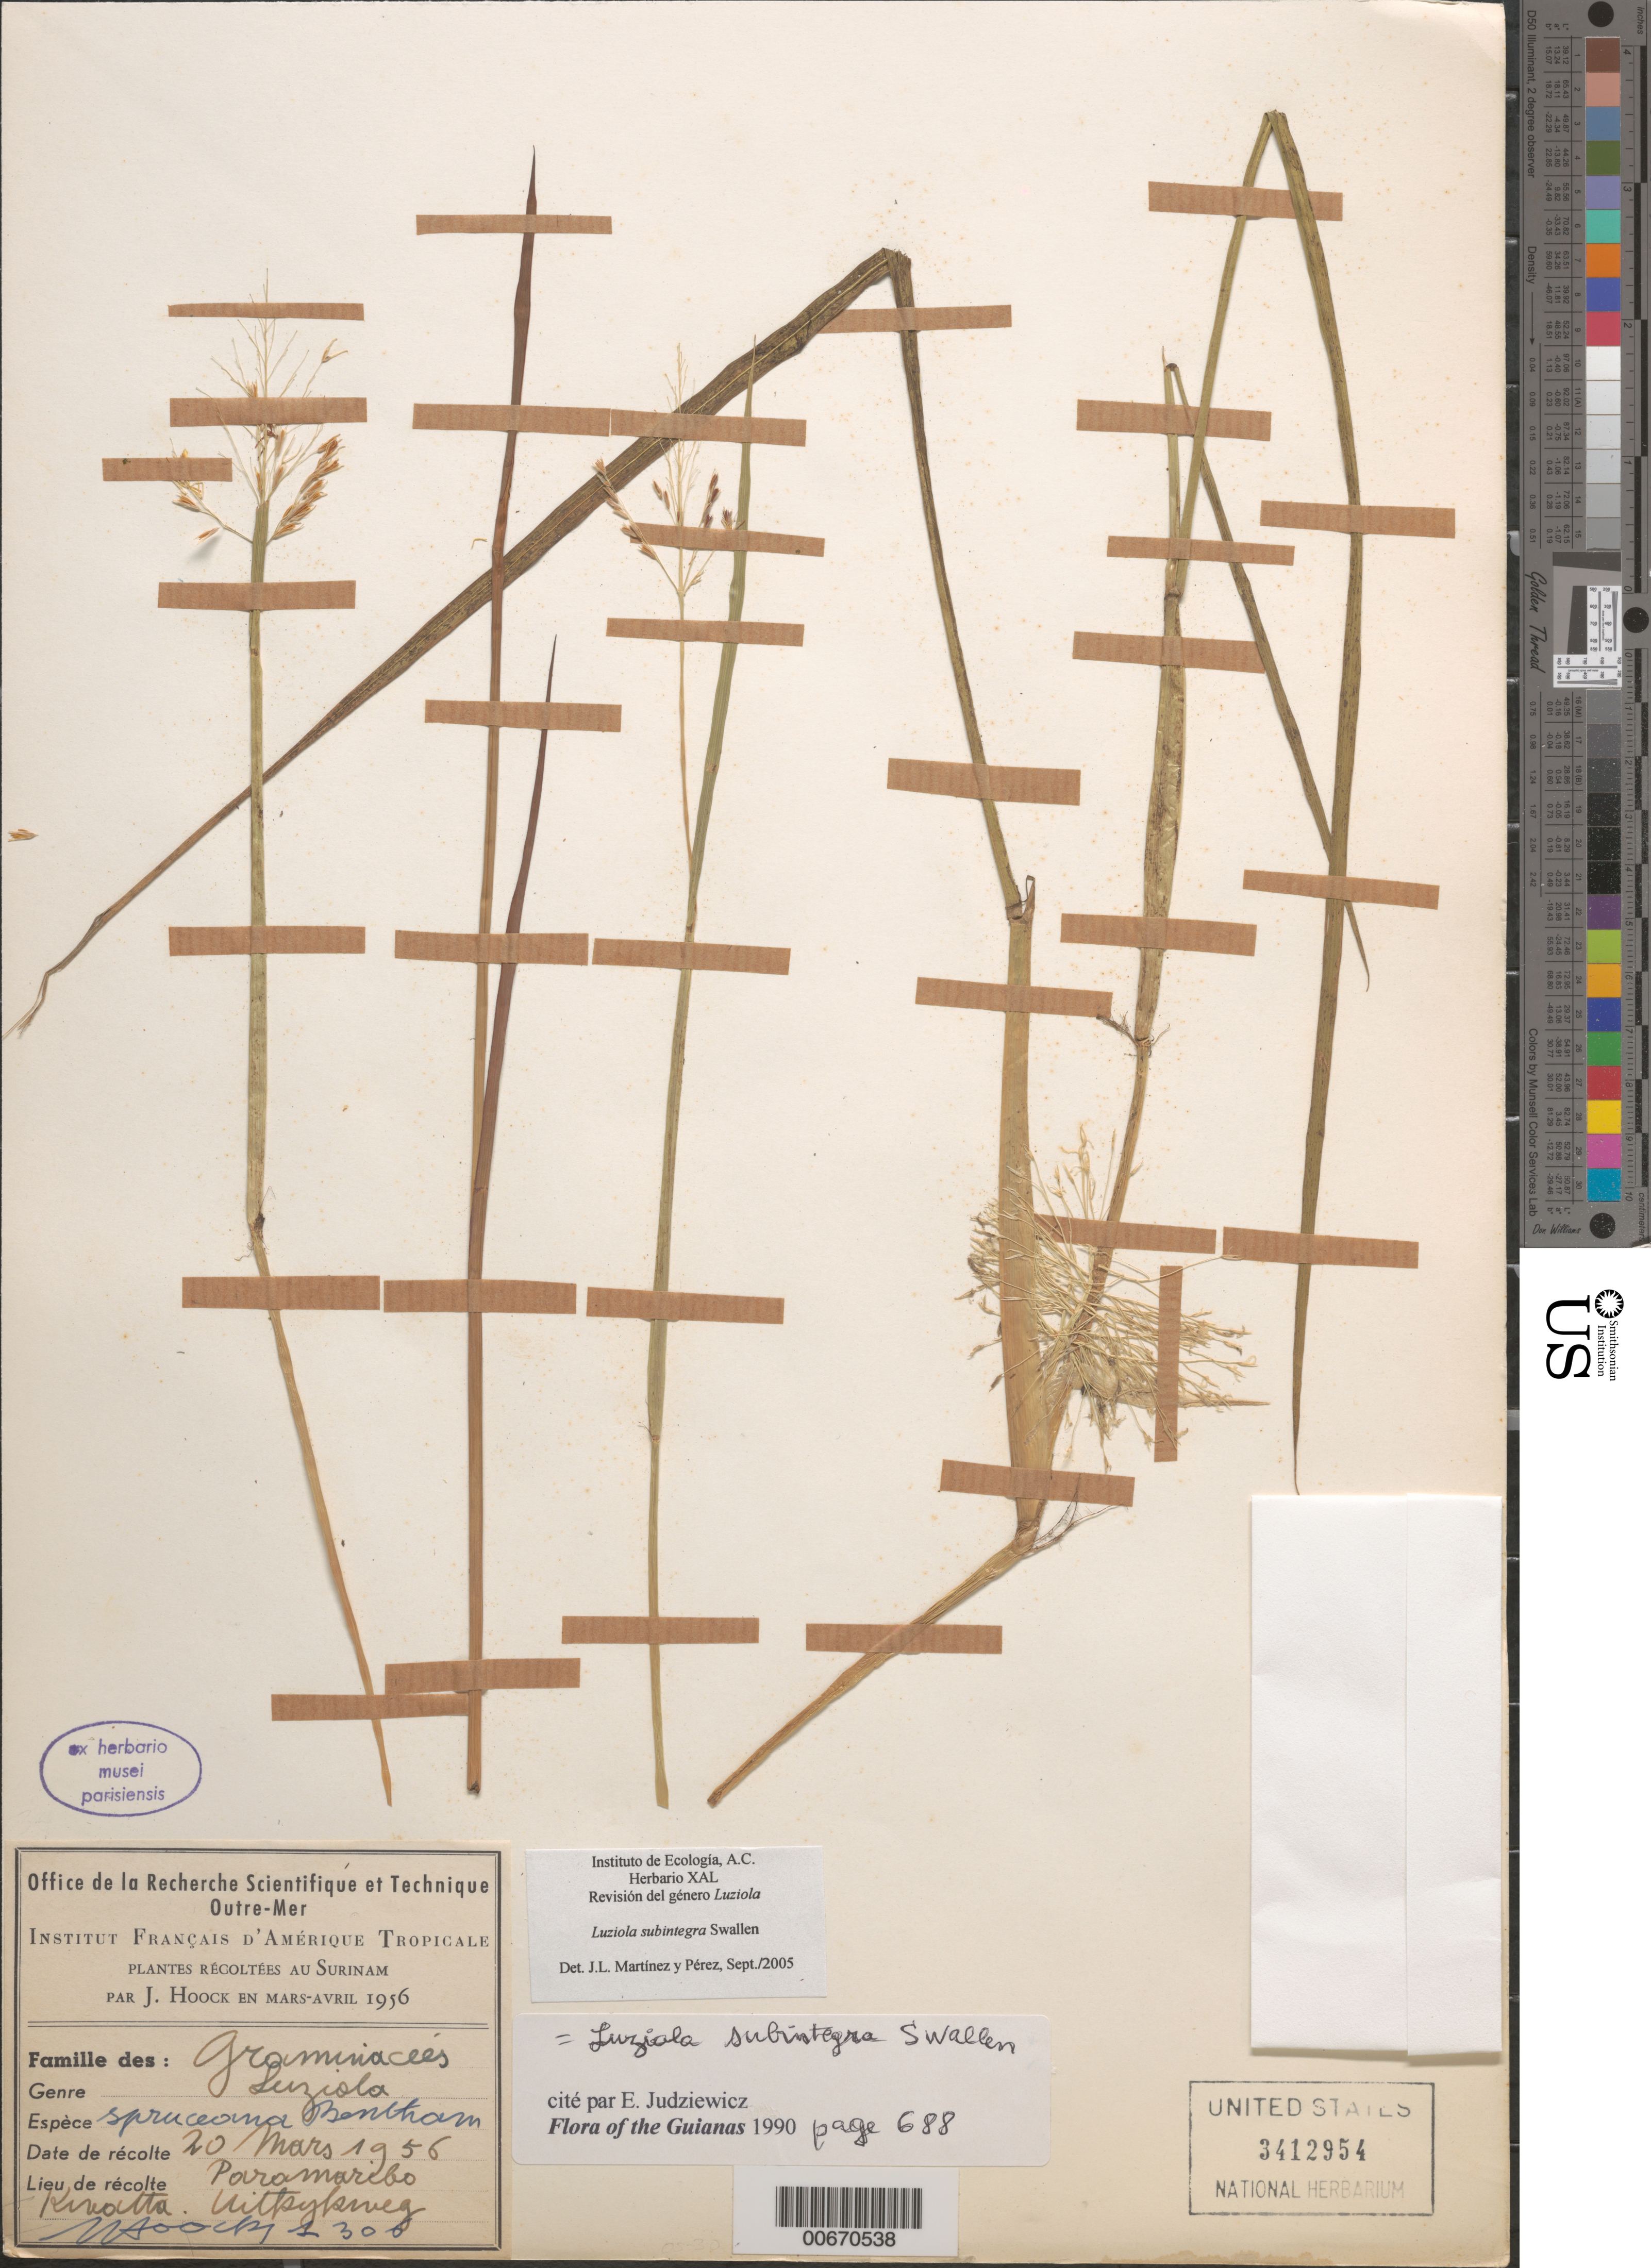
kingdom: Plantae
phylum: Tracheophyta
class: Liliopsida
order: Poales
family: Poaceae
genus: Luziola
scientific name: Luziola subintegra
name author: Swallen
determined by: Judziewicz, E. J.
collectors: J. Hoock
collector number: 1306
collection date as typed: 20-Mar-56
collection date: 1956-03-20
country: Suriname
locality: Paramaribo, Kwatta, Uittsykweg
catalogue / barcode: US 3412954